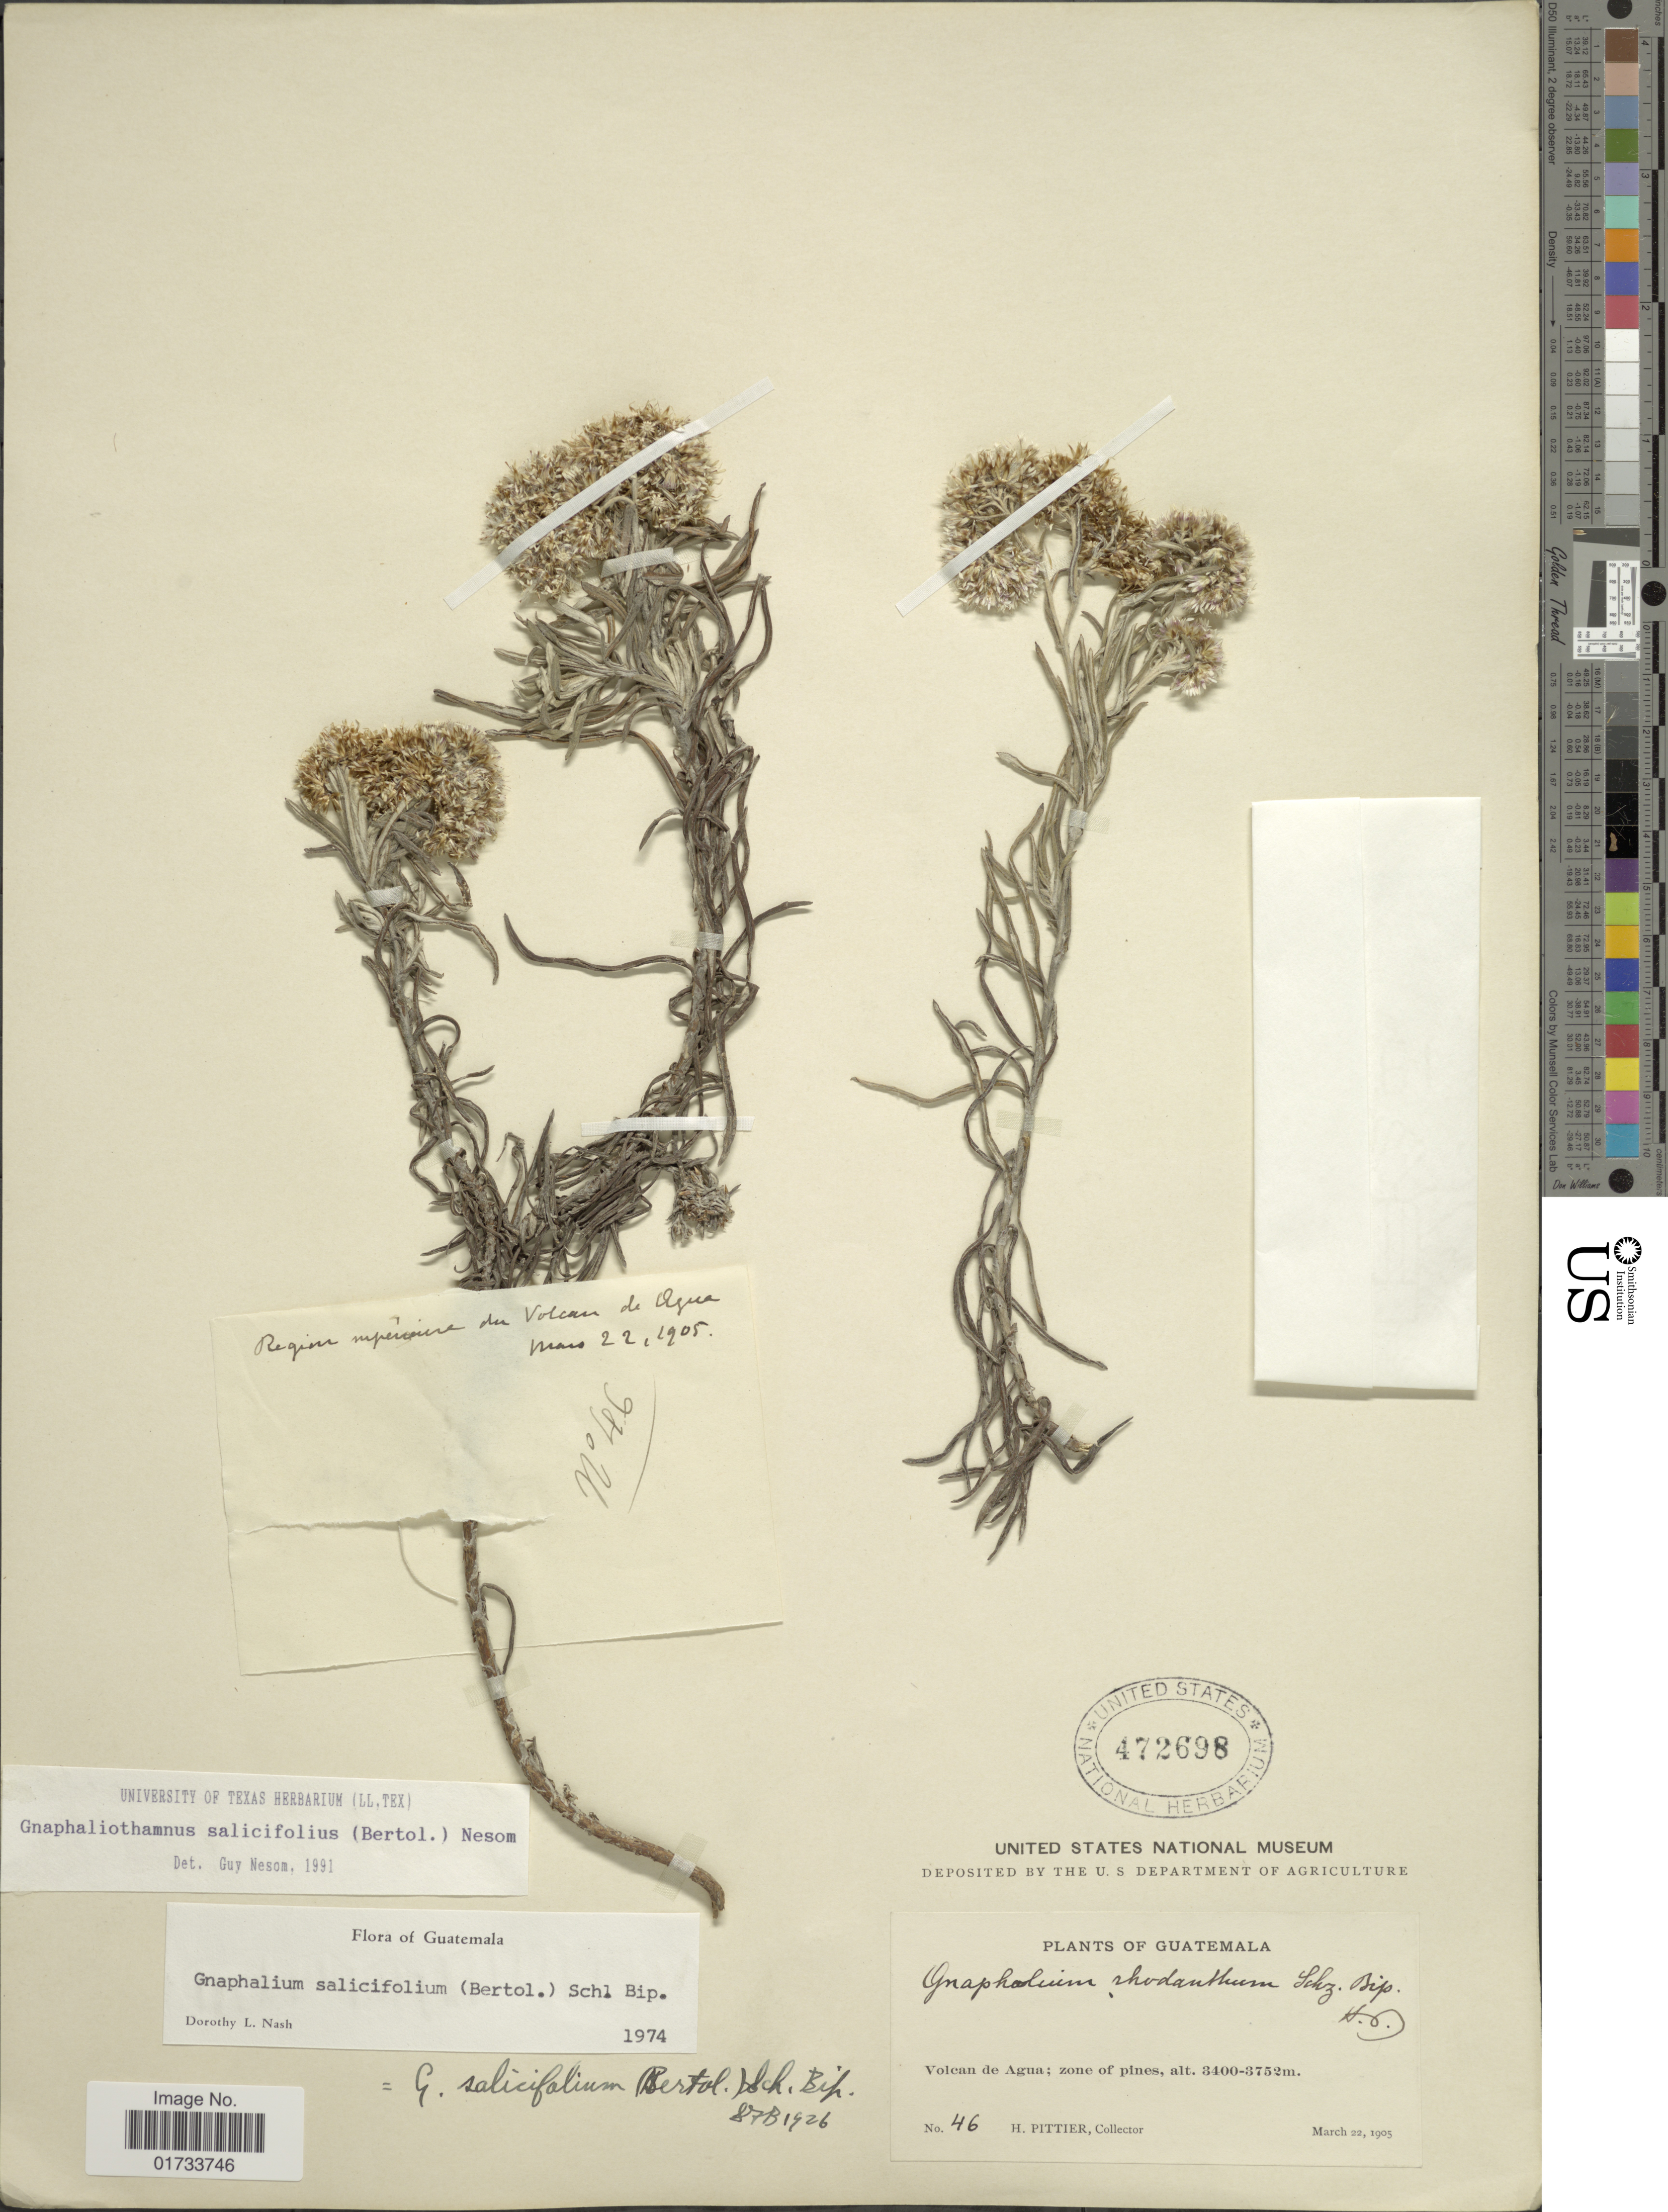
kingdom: Plantae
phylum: Tracheophyta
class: Magnoliopsida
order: Asterales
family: Asteraceae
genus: Chionolaena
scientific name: Chionolaena salicifolia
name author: (Bertol.) G.L. Nesom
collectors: H. F. Pittier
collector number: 46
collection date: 1905-03-22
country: Guatemala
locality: Volcan de Agua; zone of pines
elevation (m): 3400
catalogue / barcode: US 472698